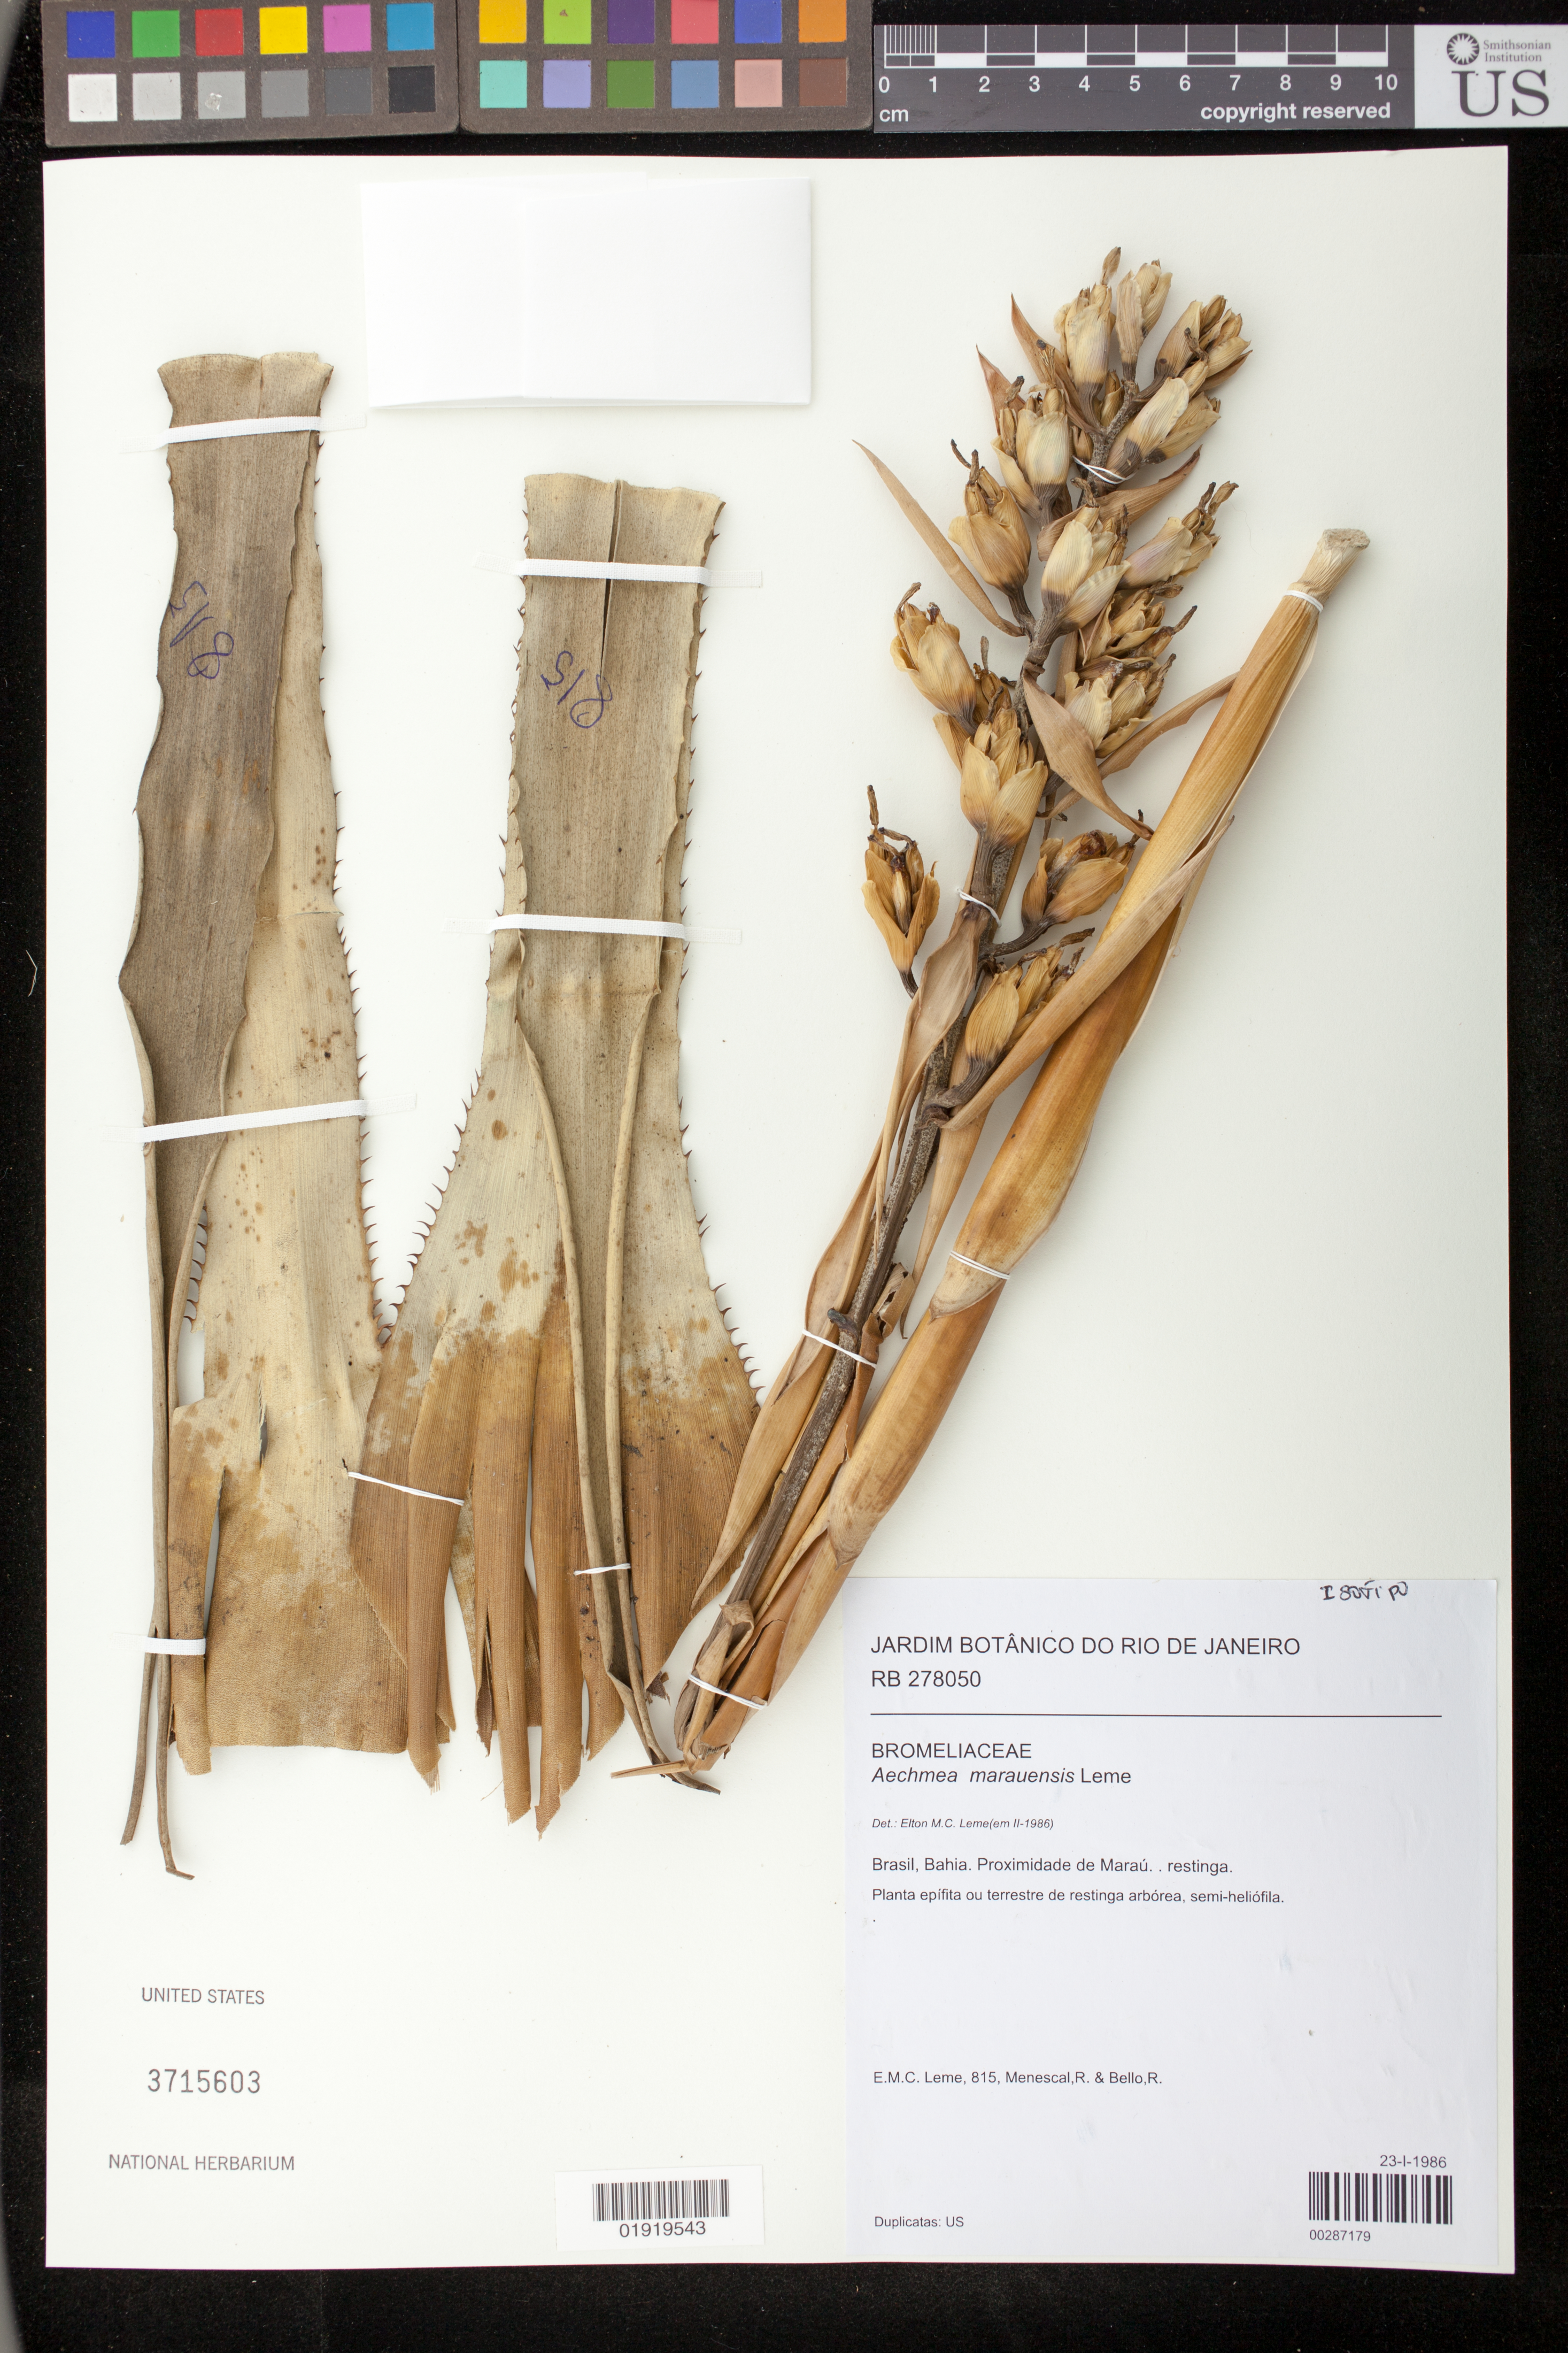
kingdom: Plantae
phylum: Tracheophyta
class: Liliopsida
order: Poales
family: Bromeliaceae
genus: Aechmea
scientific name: Aechmea marauensis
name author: Leme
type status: Isotype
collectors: E. M. Leme, R. Menescal & R. Bello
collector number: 815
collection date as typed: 23-I-1986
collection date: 1986-01-23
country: Brazil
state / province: Bahia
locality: Bahia. Proximadade de Maraú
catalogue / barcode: US 3715603